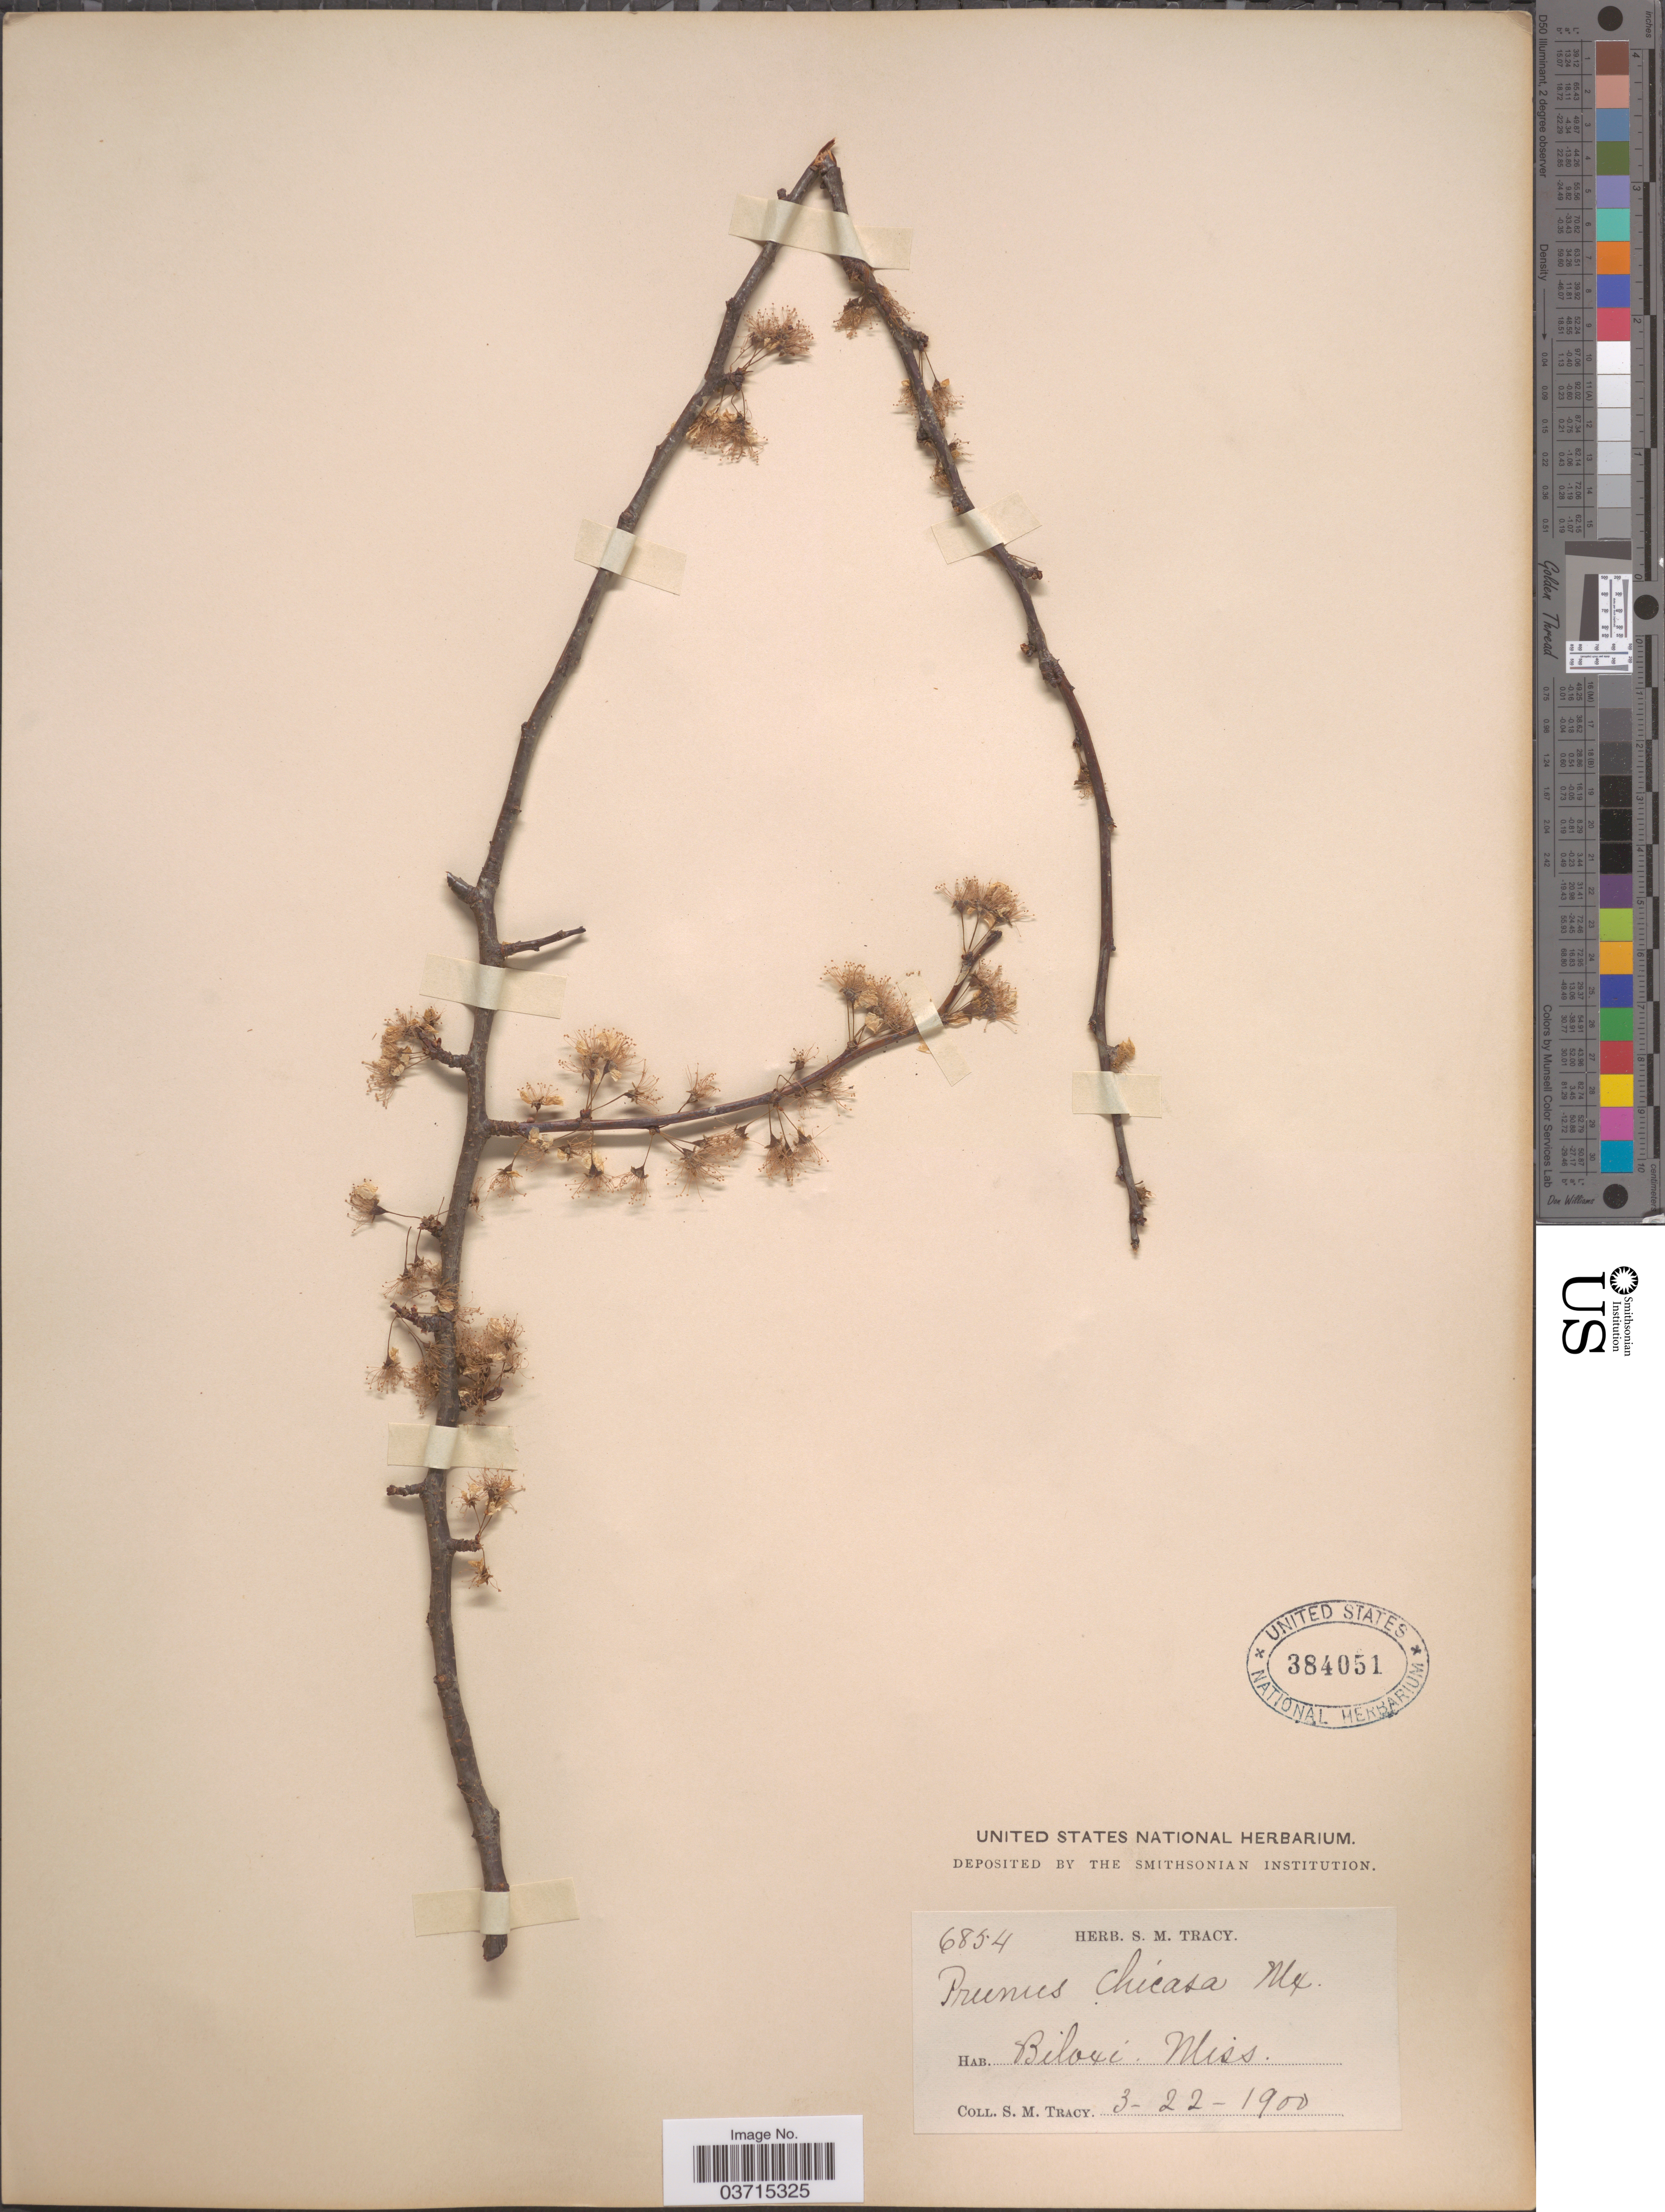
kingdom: Plantae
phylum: Tracheophyta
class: Magnoliopsida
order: Rosales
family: Rosaceae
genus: Prunus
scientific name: Prunus angustifolia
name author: Marshall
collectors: S. M. Tracy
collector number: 6854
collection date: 1900-03-22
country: United States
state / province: Mississippi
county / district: Harrison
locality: Biloxi.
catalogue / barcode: US 384051